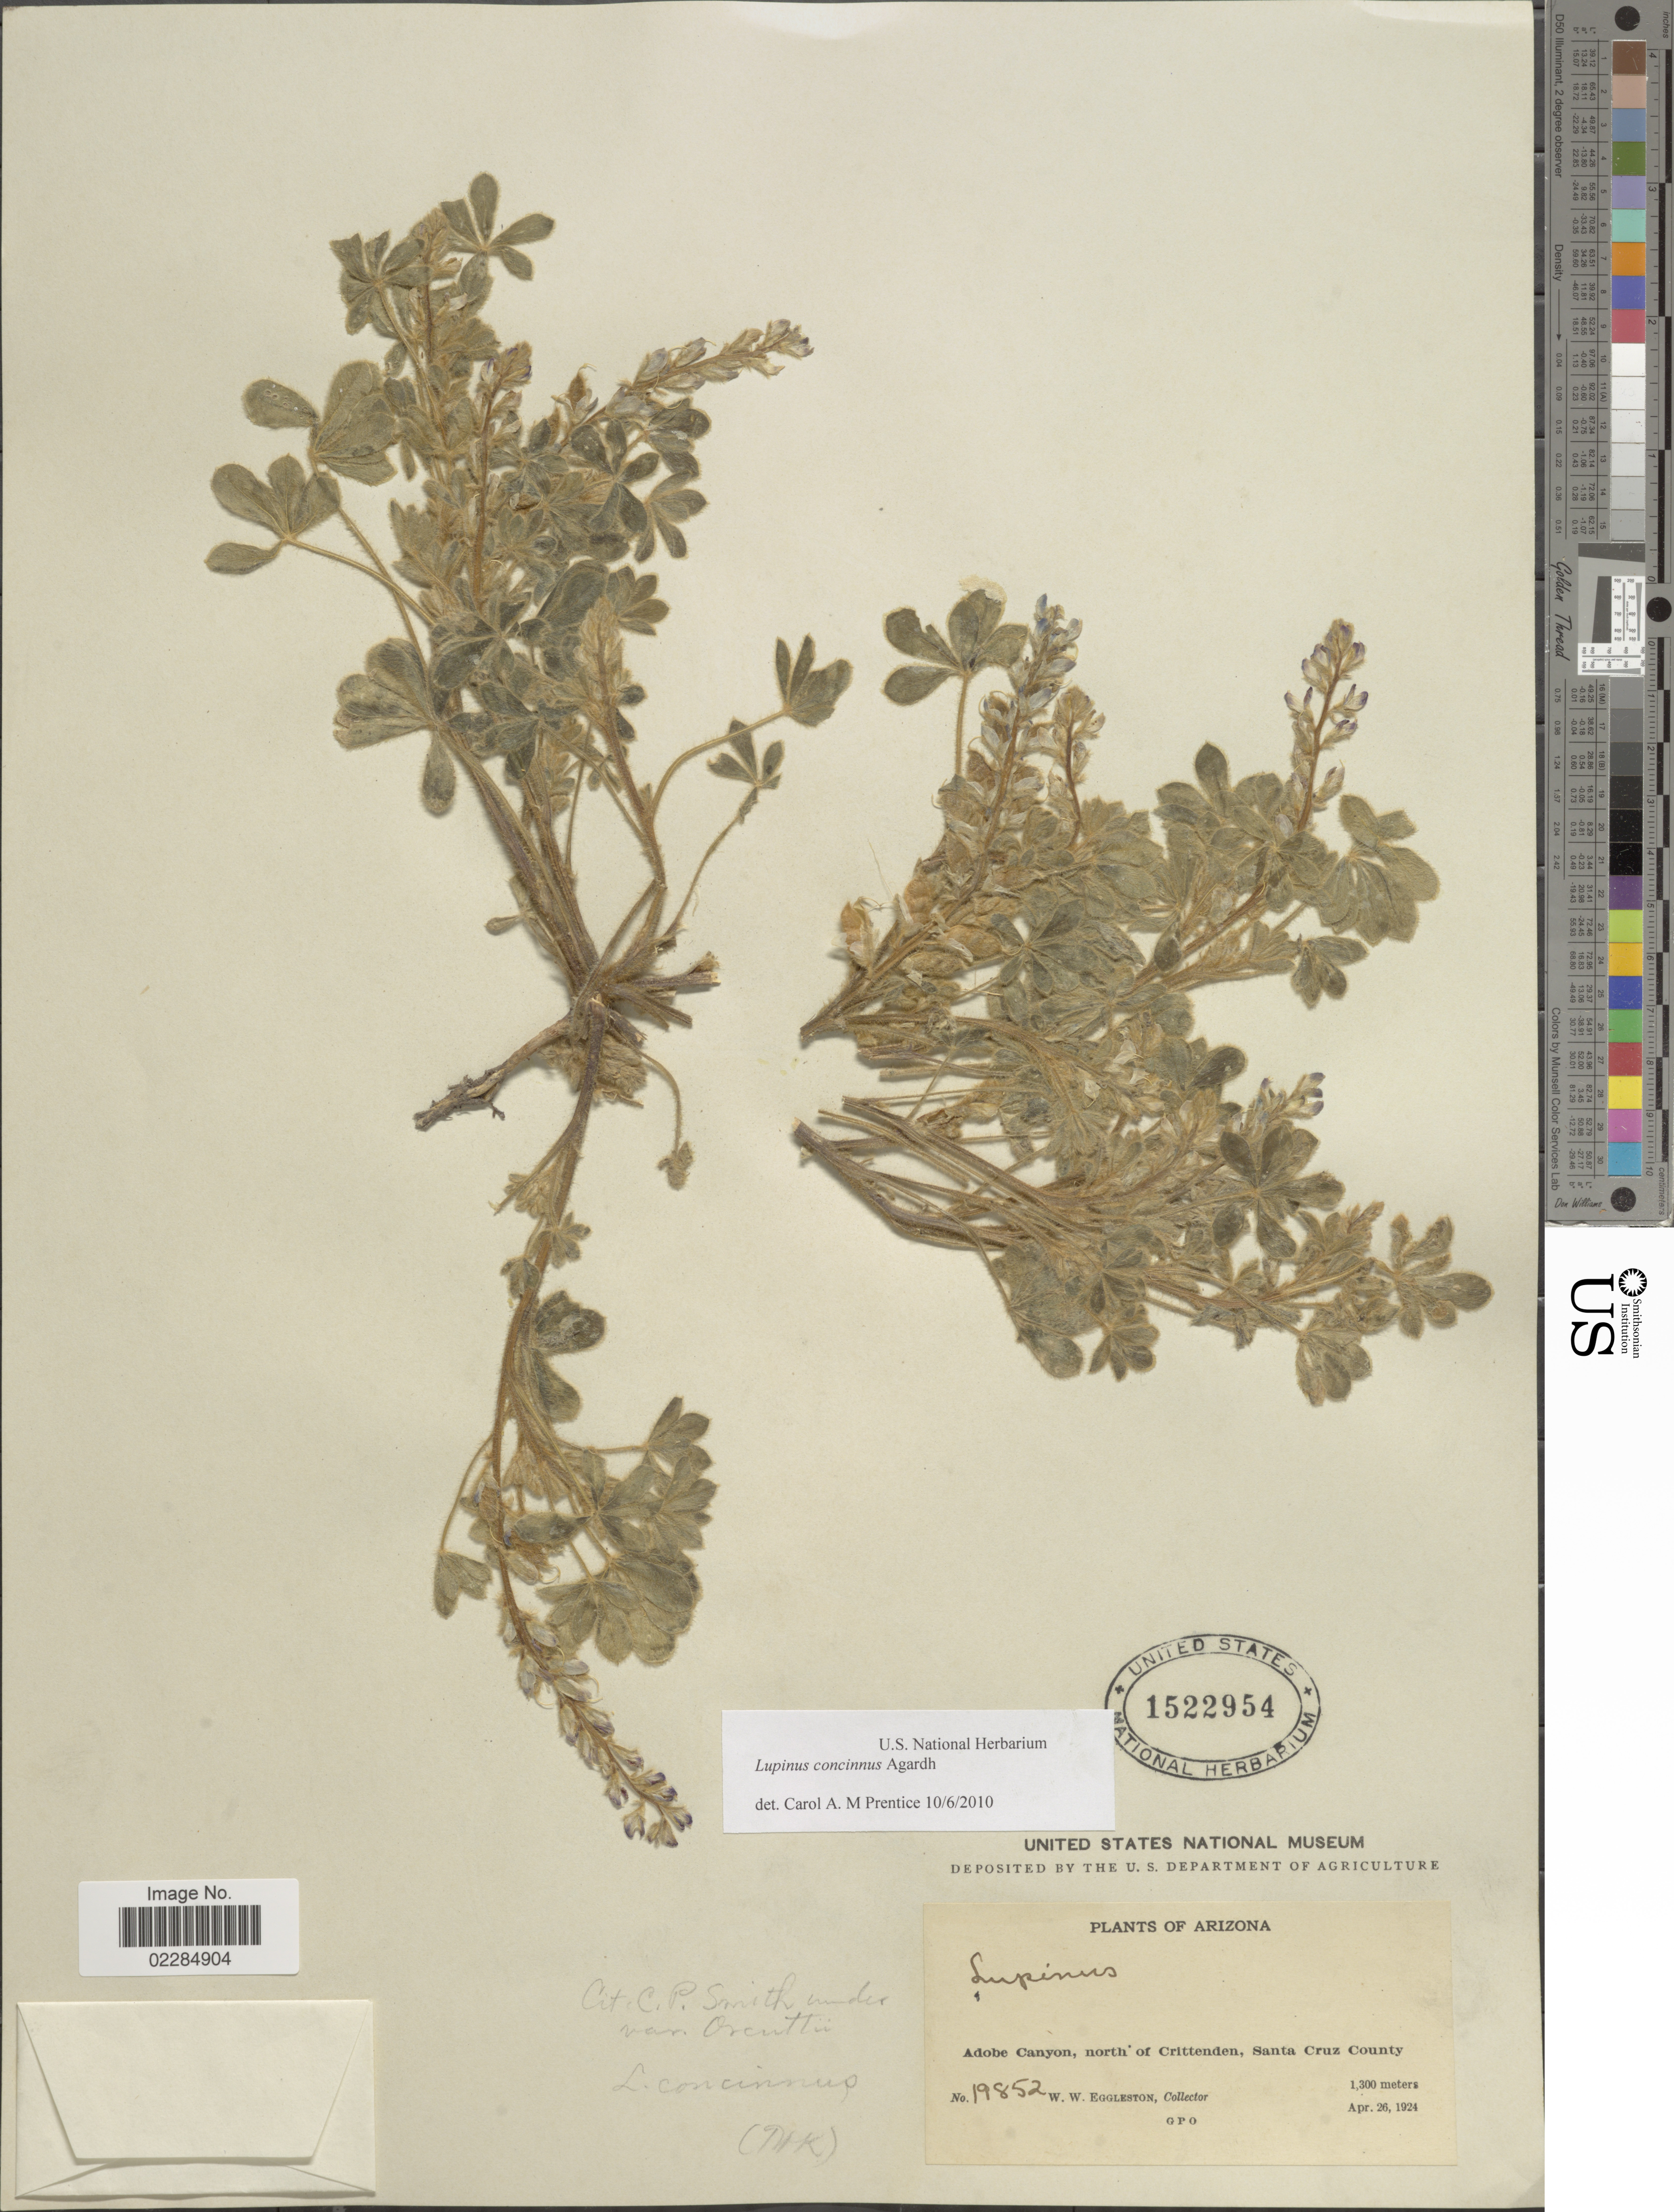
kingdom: Plantae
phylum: Tracheophyta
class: Magnoliopsida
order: Fabales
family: Fabaceae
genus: Lupinus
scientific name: Lupinus concinnus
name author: J. Agardh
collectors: W. W. Eggleston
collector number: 19852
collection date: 1924-04-26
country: United States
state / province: Arizona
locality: Adobe Canyon, north of Crittenden, Santa Cruz County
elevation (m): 1300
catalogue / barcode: US 1522954